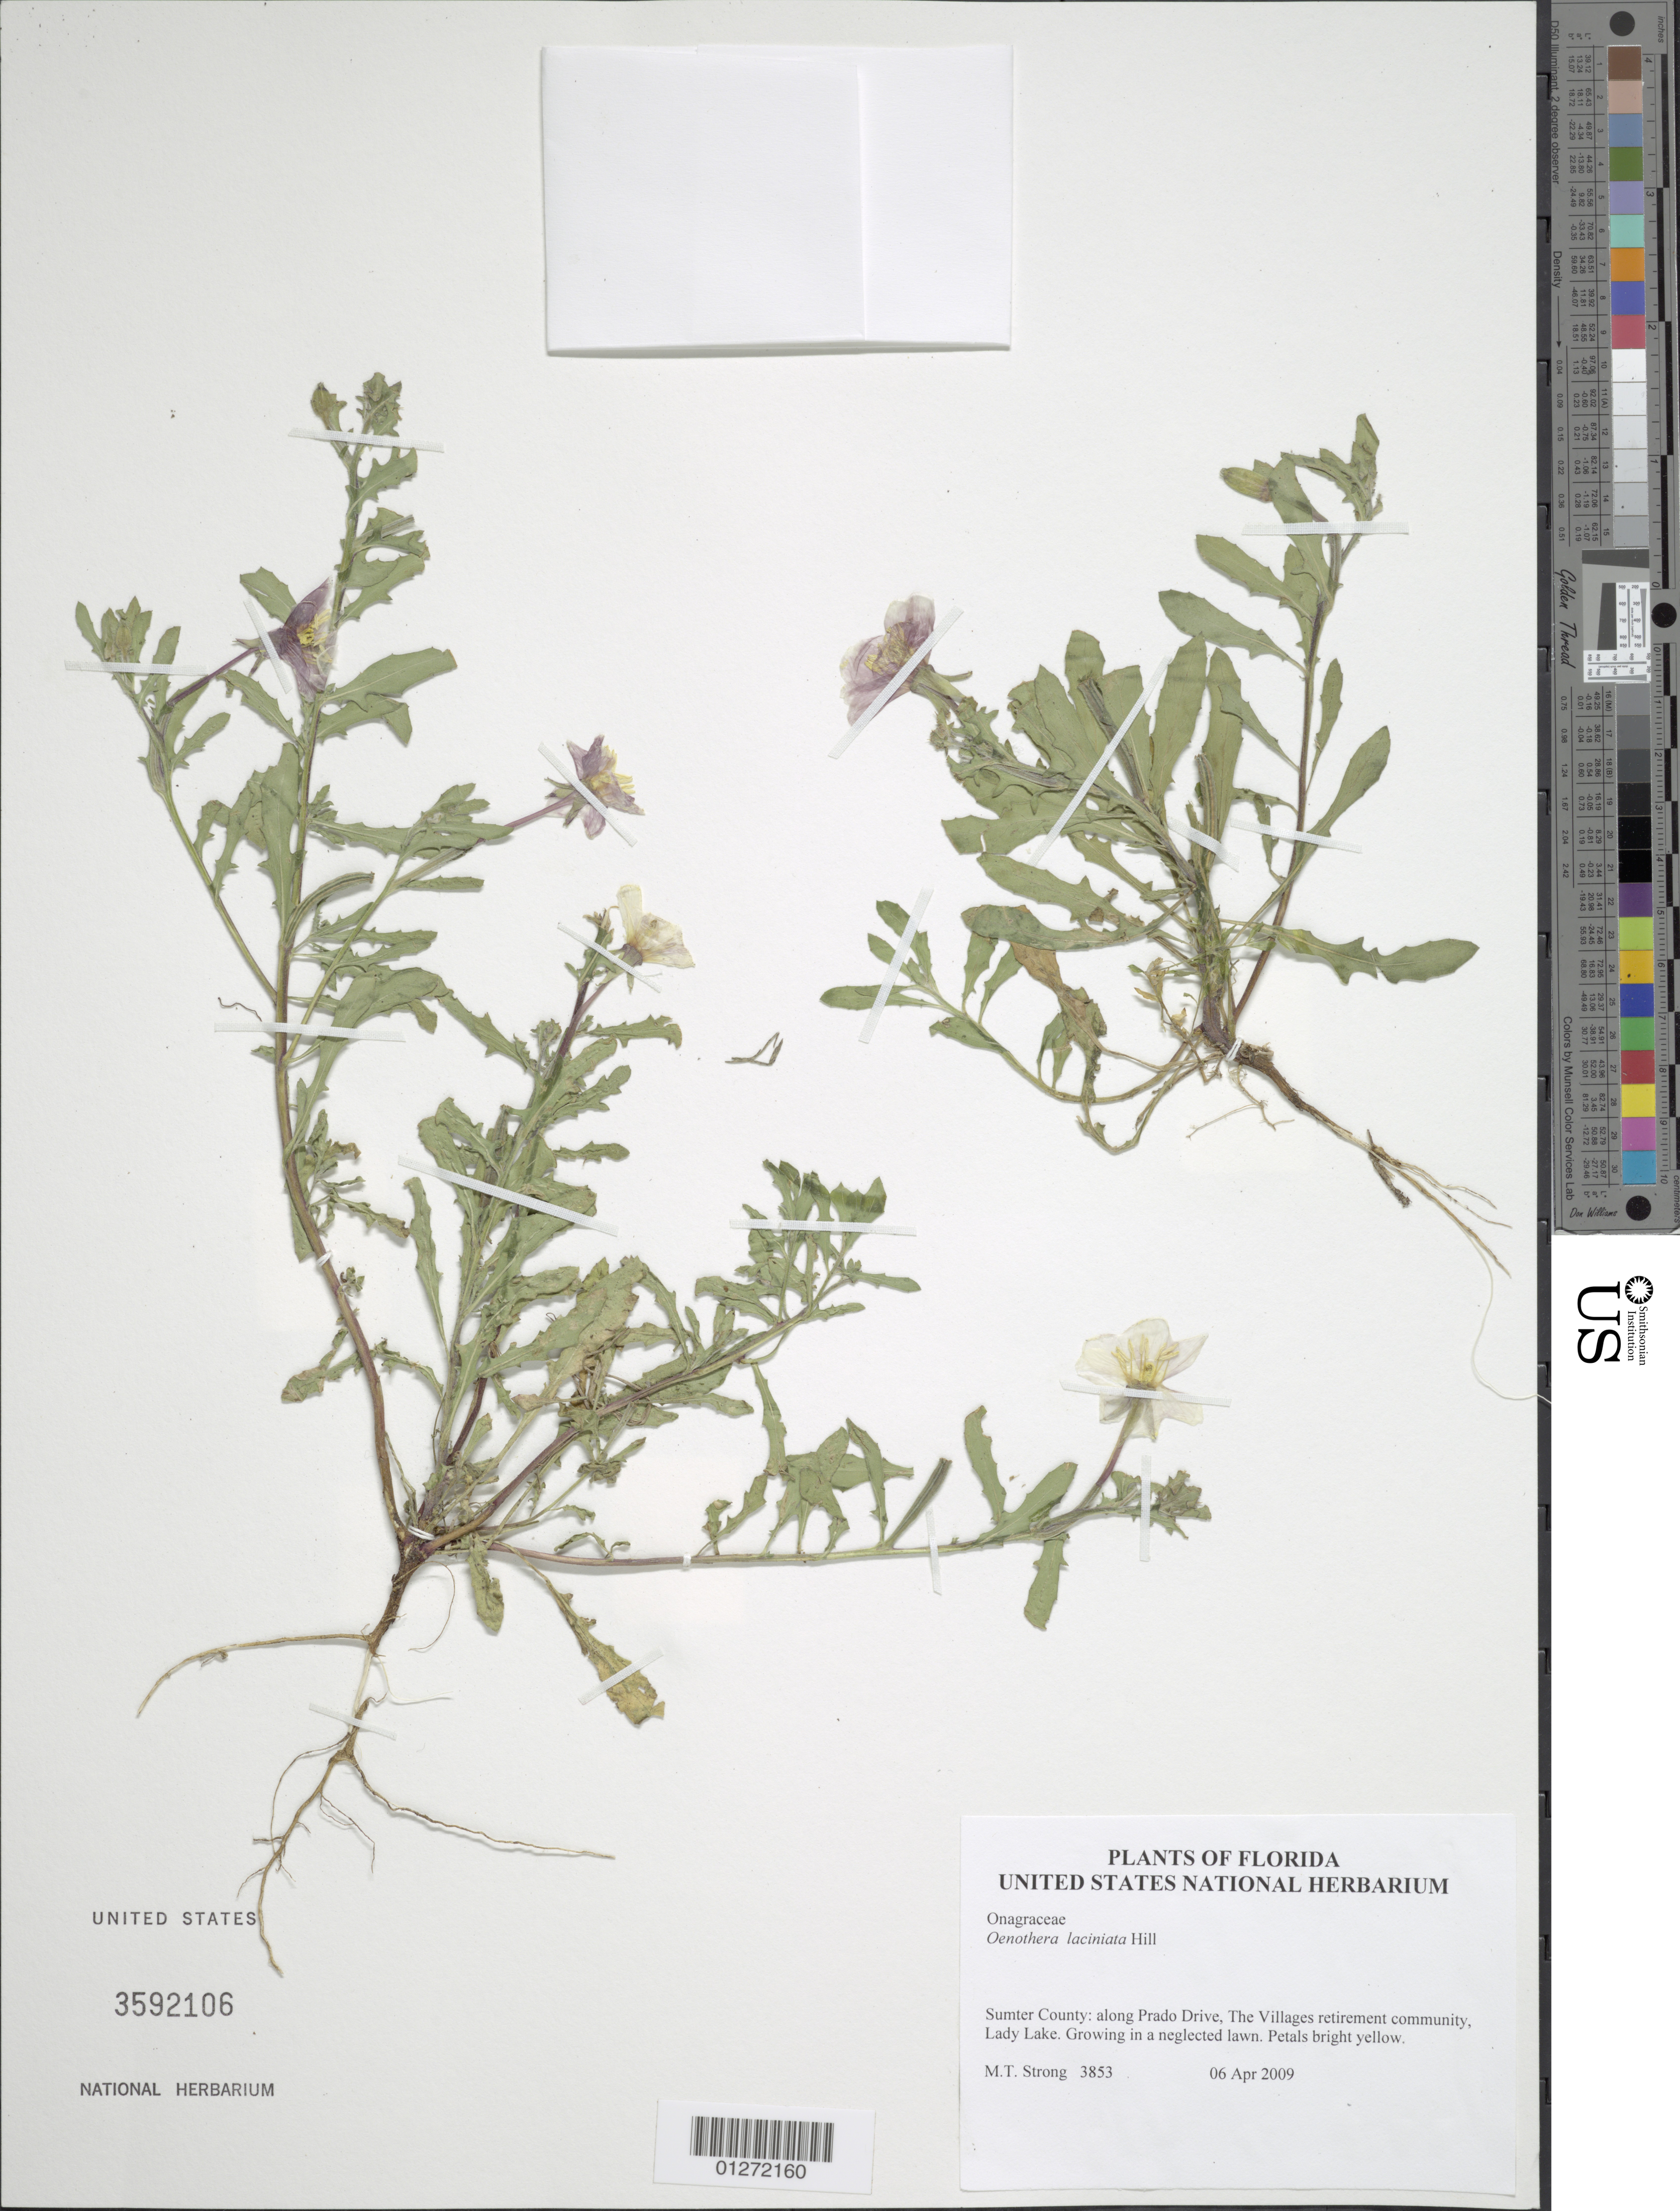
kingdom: Plantae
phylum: Tracheophyta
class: Magnoliopsida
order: Myrtales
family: Onagraceae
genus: Oenothera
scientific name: Oenothera laciniata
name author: Hill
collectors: M. T. Strong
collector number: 3853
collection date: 2009-04-06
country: United States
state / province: Florida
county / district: Sumter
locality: along Prado Drive, The Villages retirement community, Lady Lake.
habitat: Neglected lawn.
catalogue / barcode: US 3592106